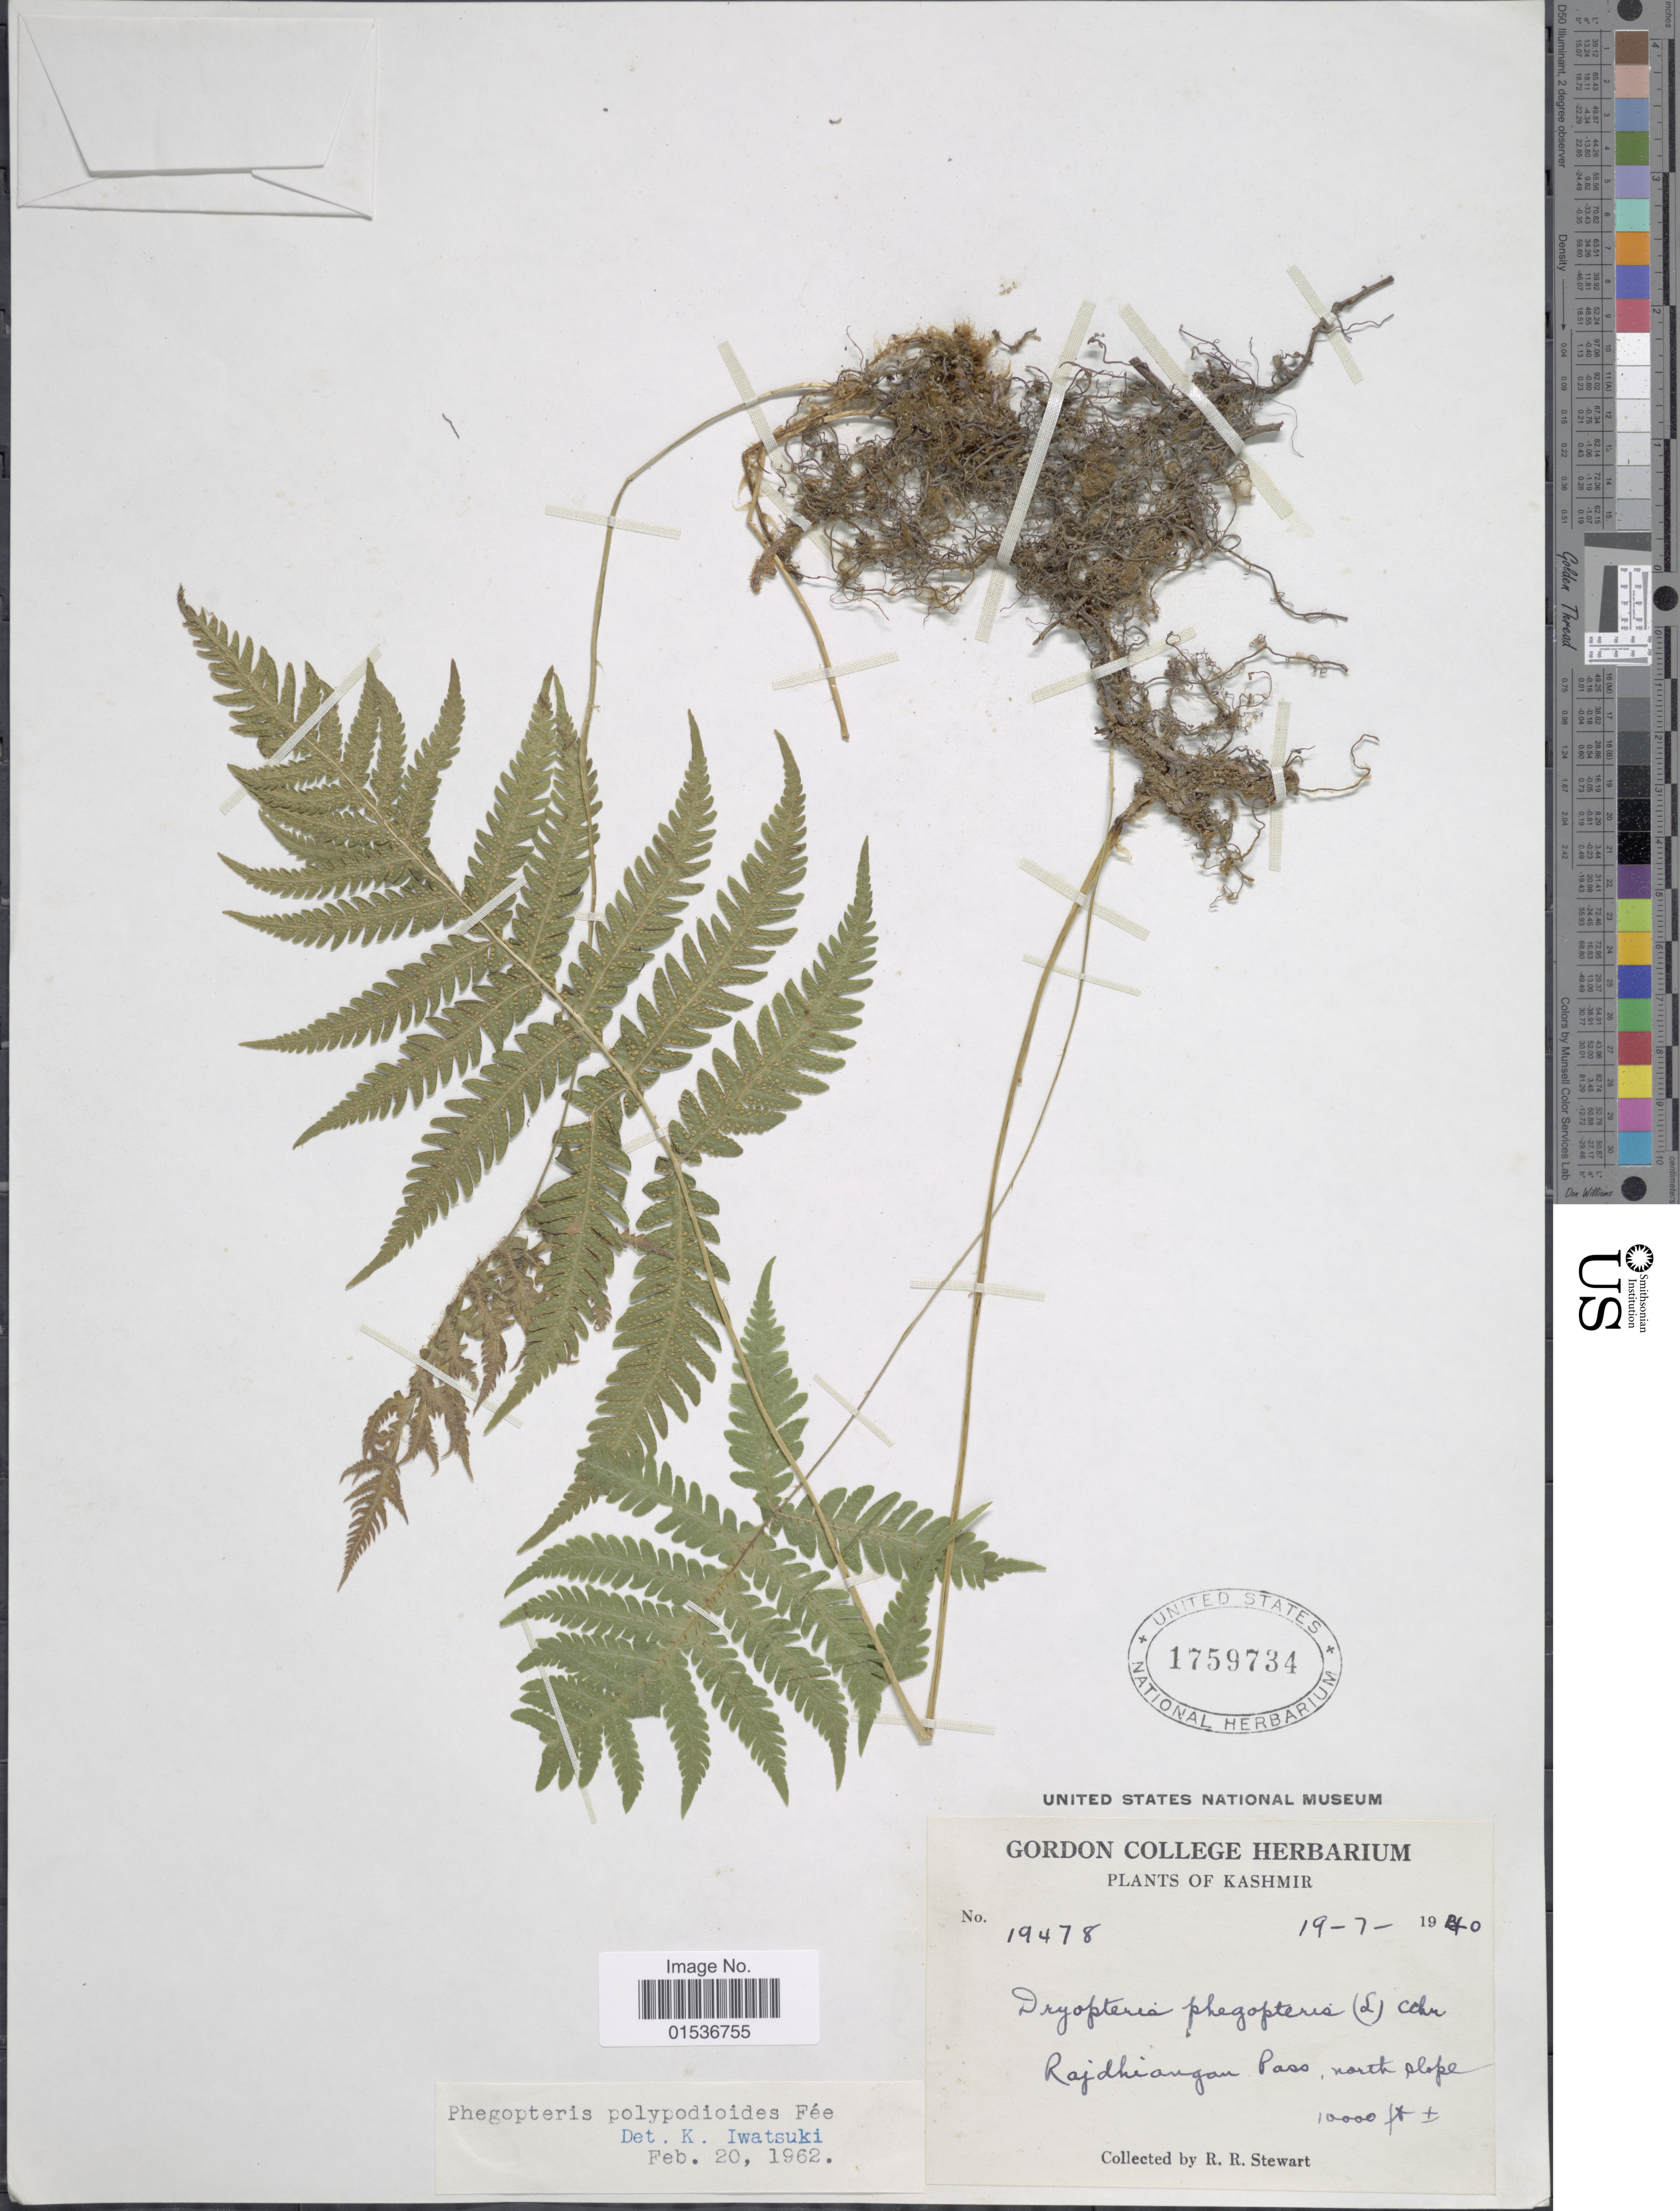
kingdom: Plantae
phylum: Tracheophyta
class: Polypodiopsida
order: Polypodiales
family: Thelypteridaceae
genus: Phegopteris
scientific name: Phegopteris oreopteris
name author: (Ehrh.) Fée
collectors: R. R. Stewart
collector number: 19478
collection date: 1940-07-19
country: India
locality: Kashmir, Rajdhiangan Pass, north slope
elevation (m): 3048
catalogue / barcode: US 1759734